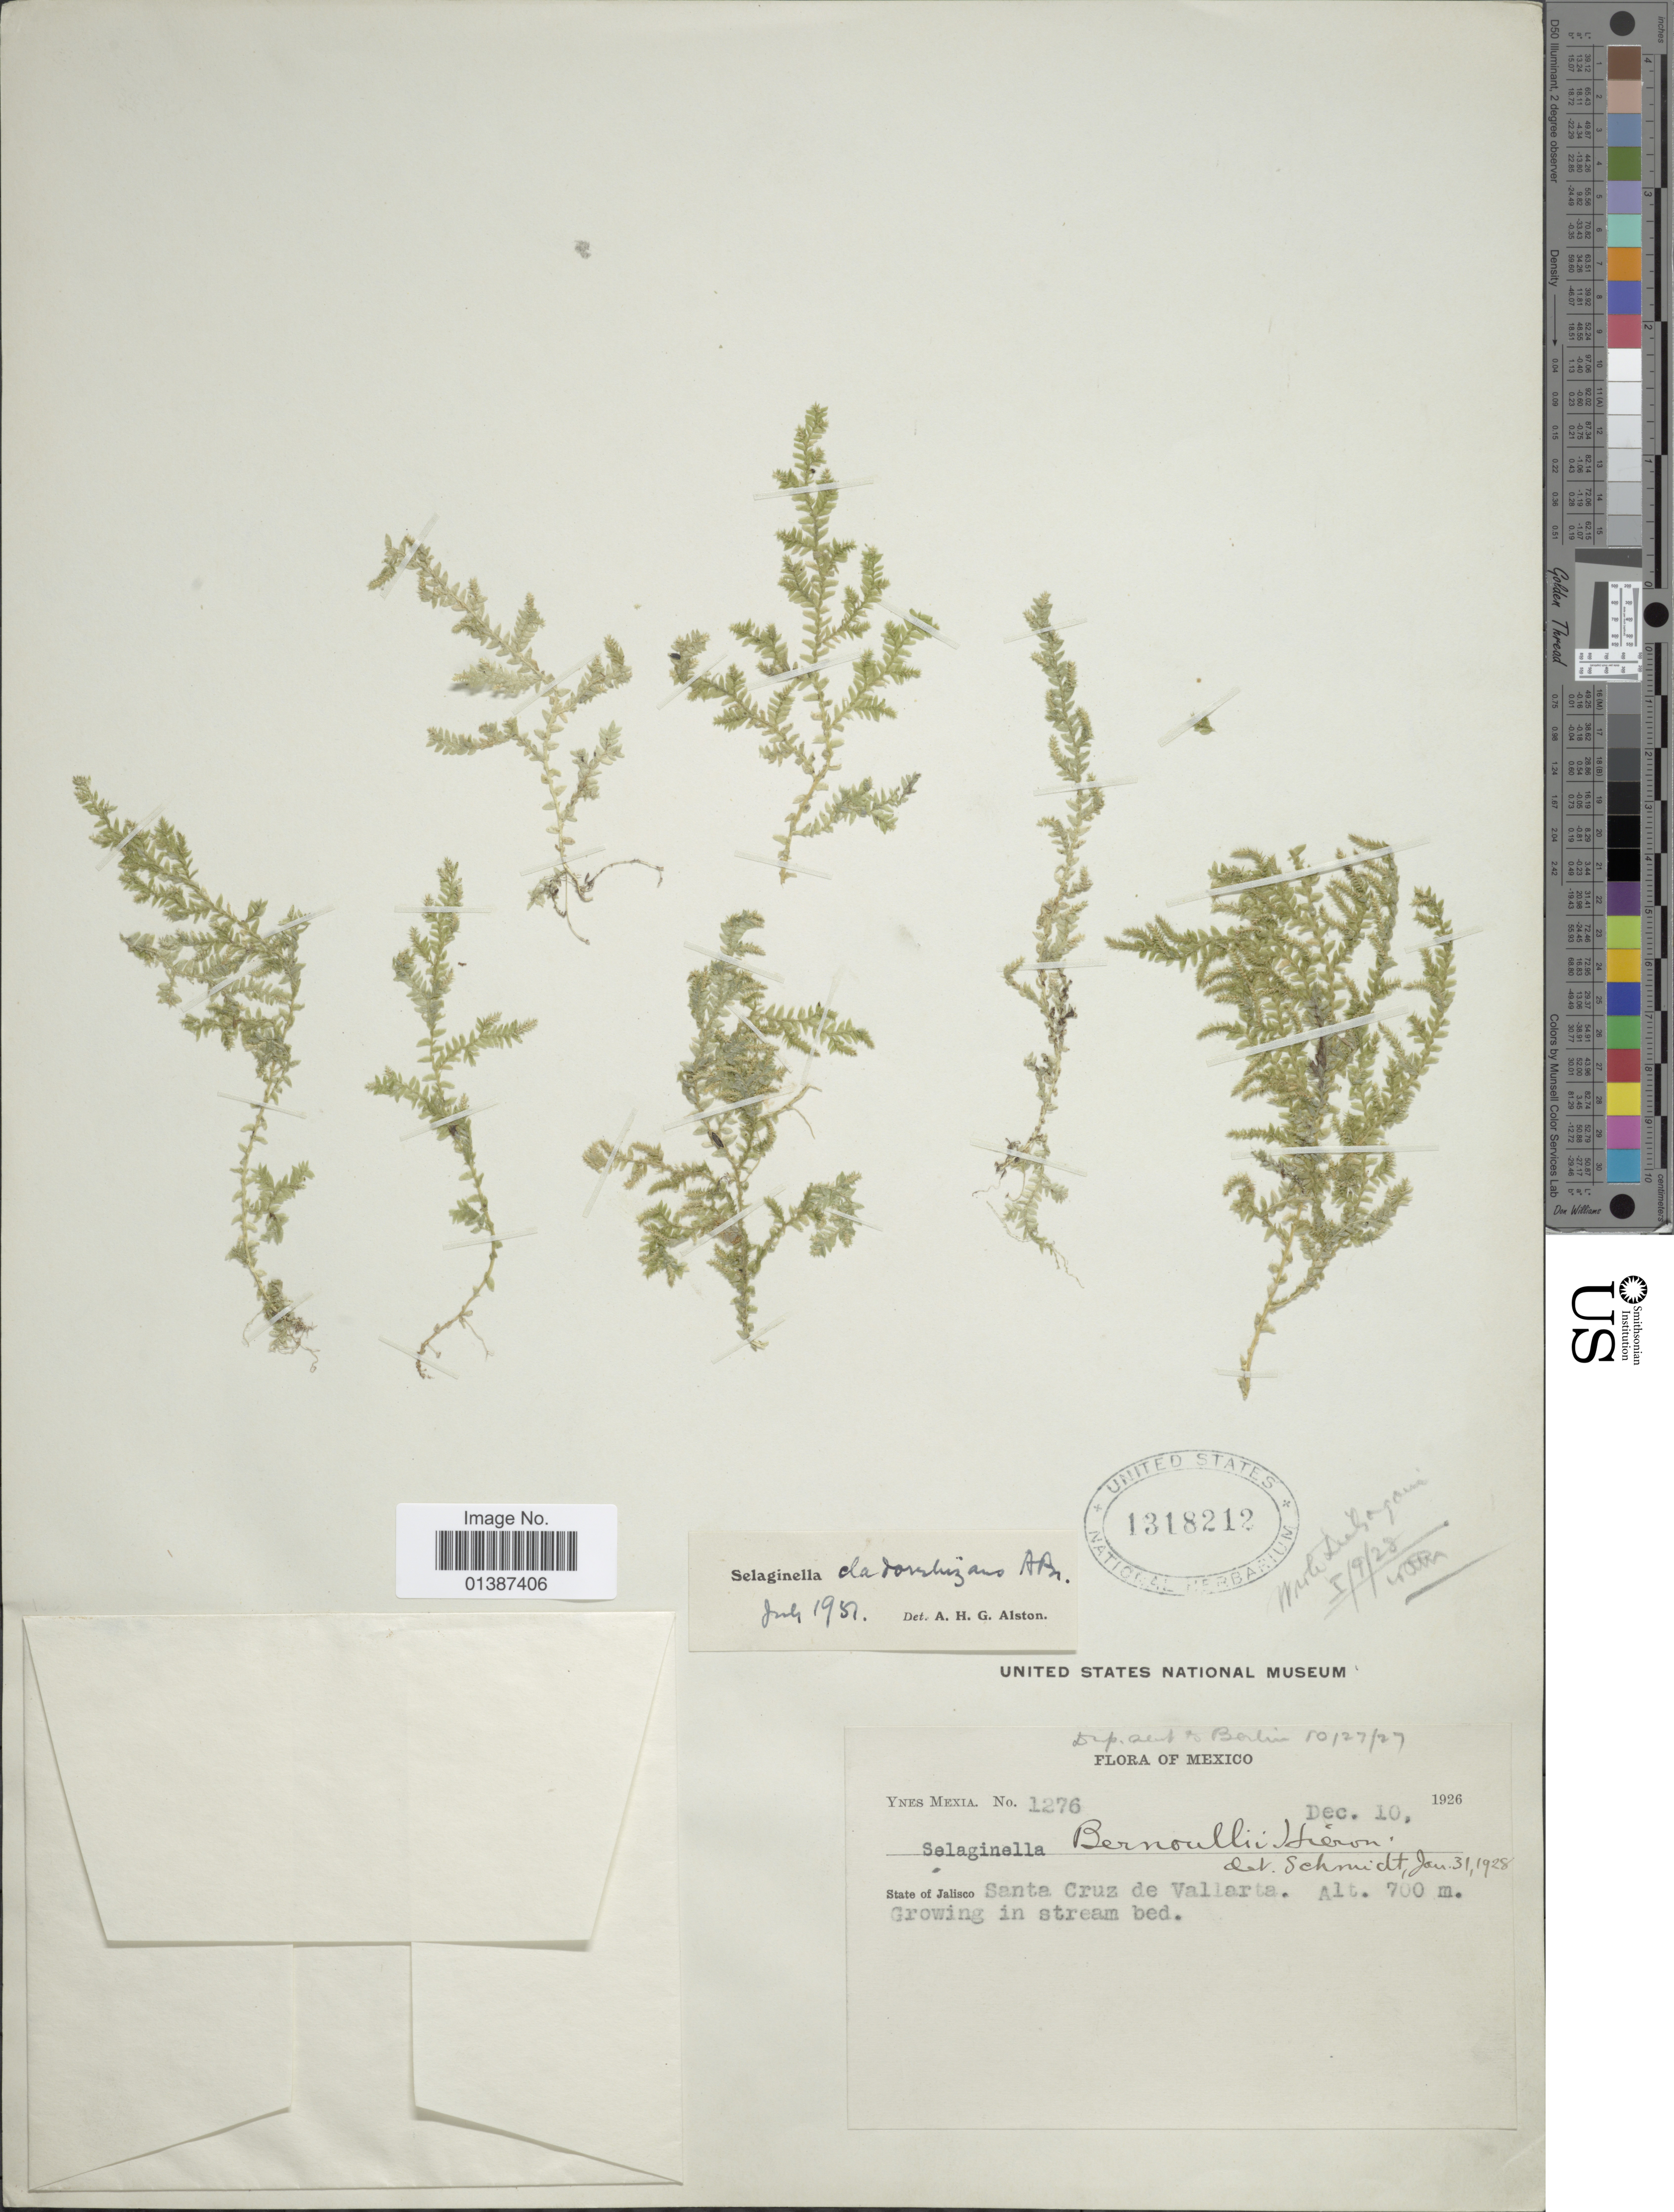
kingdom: Plantae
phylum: Tracheophyta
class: Lycopodiopsida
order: Selaginellales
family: Selaginellaceae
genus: Selaginella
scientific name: Selaginella cladorrhizans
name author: A. Br.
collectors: Y. Mexia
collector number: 1276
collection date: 1926-12-10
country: Mexico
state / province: Jalisco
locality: State of Jalisco Santa Cruz de Vallarta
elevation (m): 700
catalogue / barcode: US 1318212